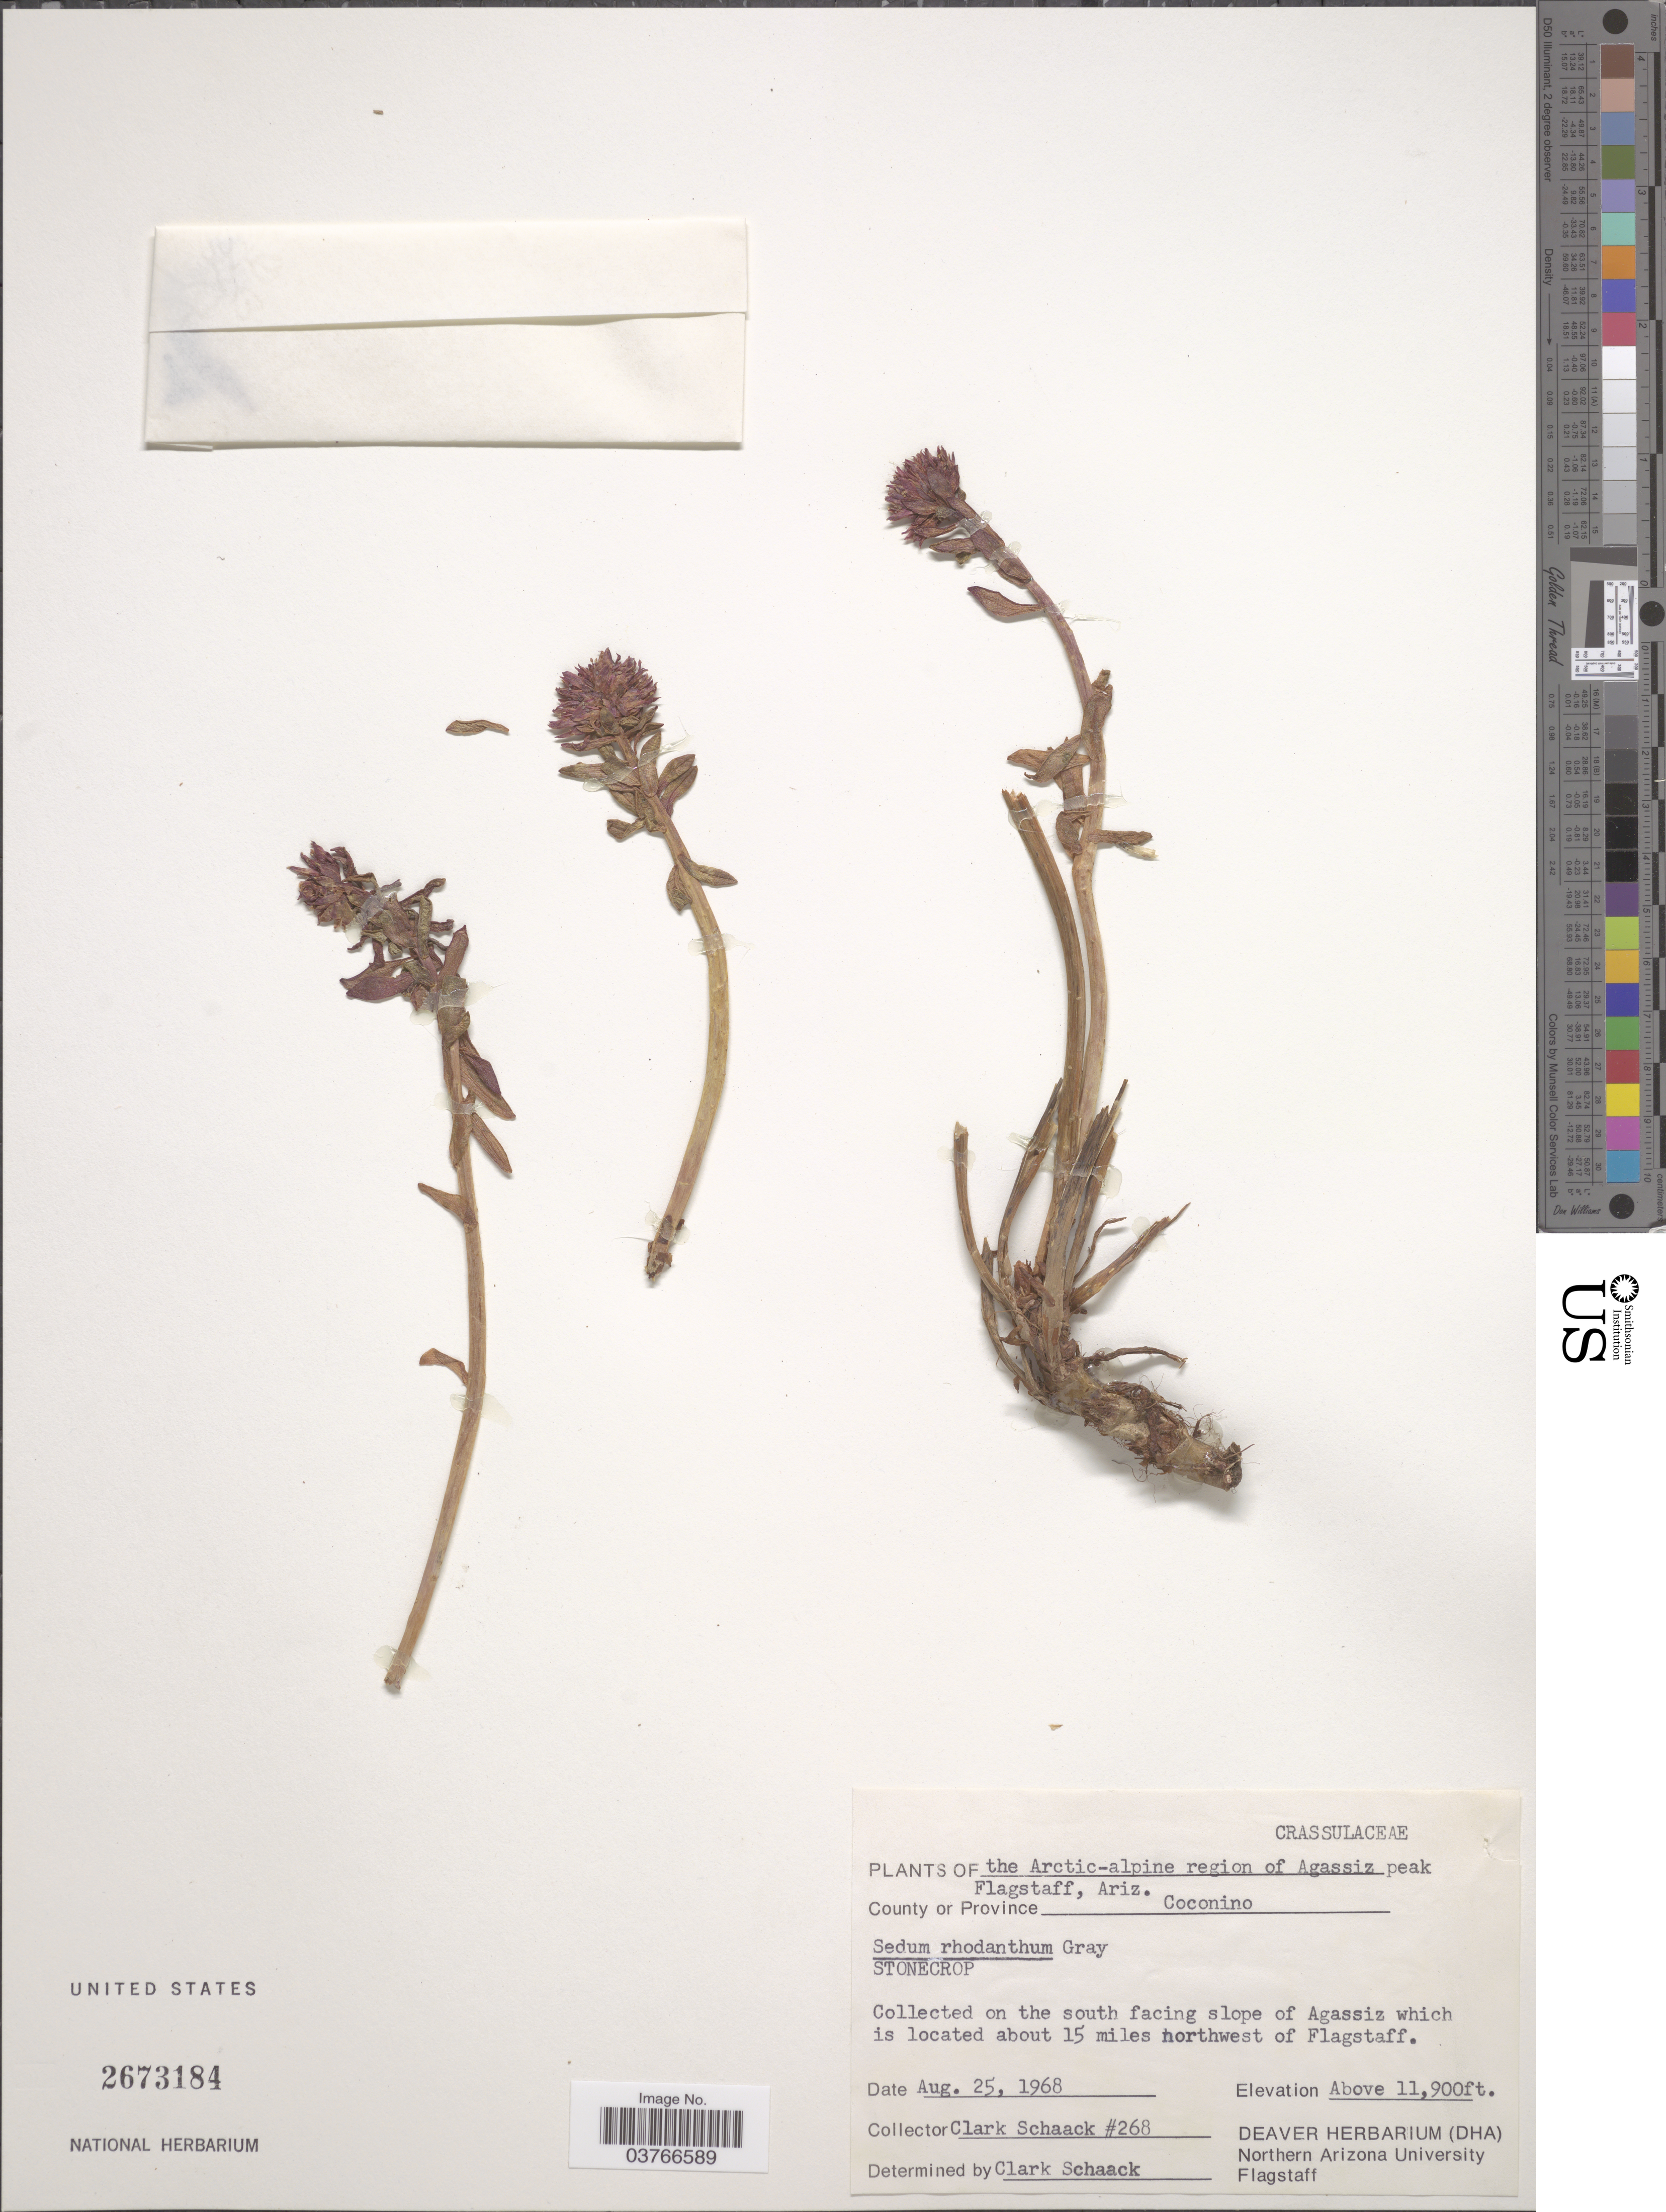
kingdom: Plantae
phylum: Tracheophyta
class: Magnoliopsida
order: Saxifragales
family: Crassulaceae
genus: Rhodiola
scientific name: Rhodiola rhodantha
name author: (A. Gray) H. Jacobsen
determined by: Strong, Mark T., (BOT), Smithsonian Institution - National Museum of Natural History (UNITED STATES)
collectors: C. G. Schaack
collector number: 268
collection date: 1968-08-25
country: United States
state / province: Arizona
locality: The Arctic-alpine region of Agassiz peak Flagstaff. Province Coconino. South facing slope of Agassiz which is located about 15 miles northwest of Flagstaff.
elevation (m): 3627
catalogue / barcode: US 2673184